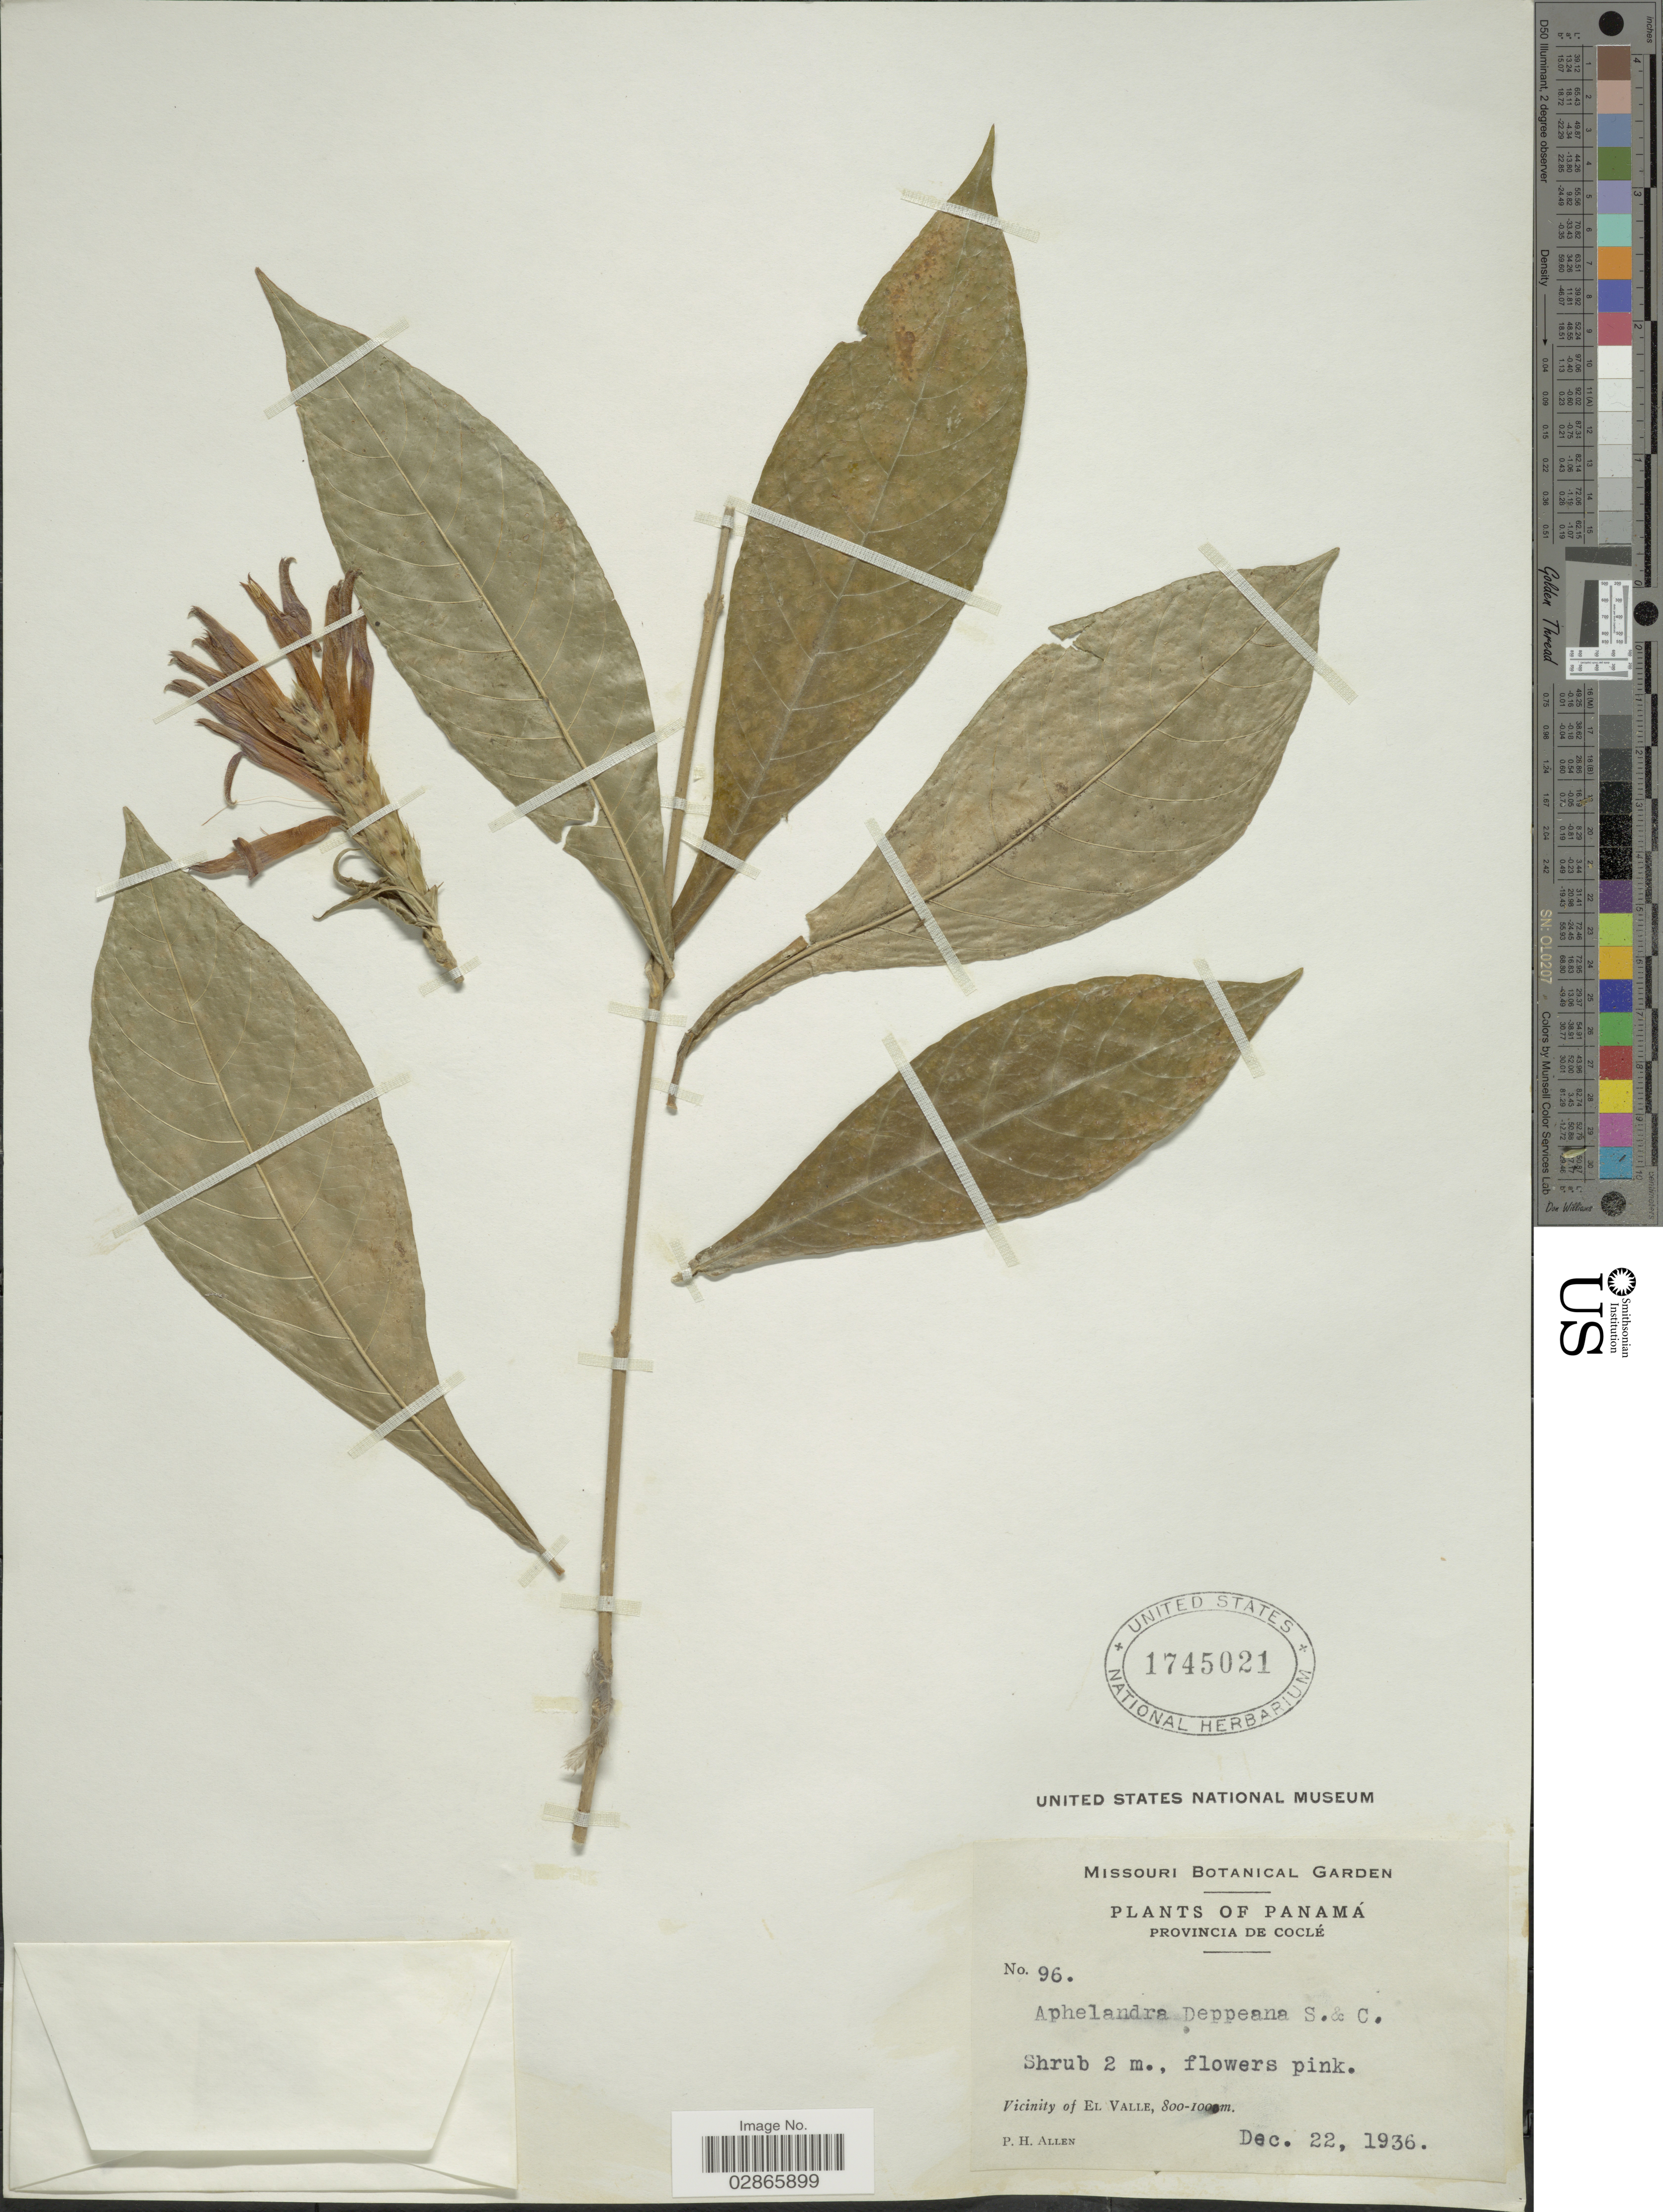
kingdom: Plantae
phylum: Tracheophyta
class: Magnoliopsida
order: Lamiales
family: Acanthaceae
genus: Aphelandra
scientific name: Aphelandra deppeana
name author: Schltdl. & Cham.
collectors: P. H. Allen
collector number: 96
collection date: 1936-12-22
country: Panama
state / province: Coclé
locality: Vicinity of El Valle.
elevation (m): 800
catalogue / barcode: US 1745021